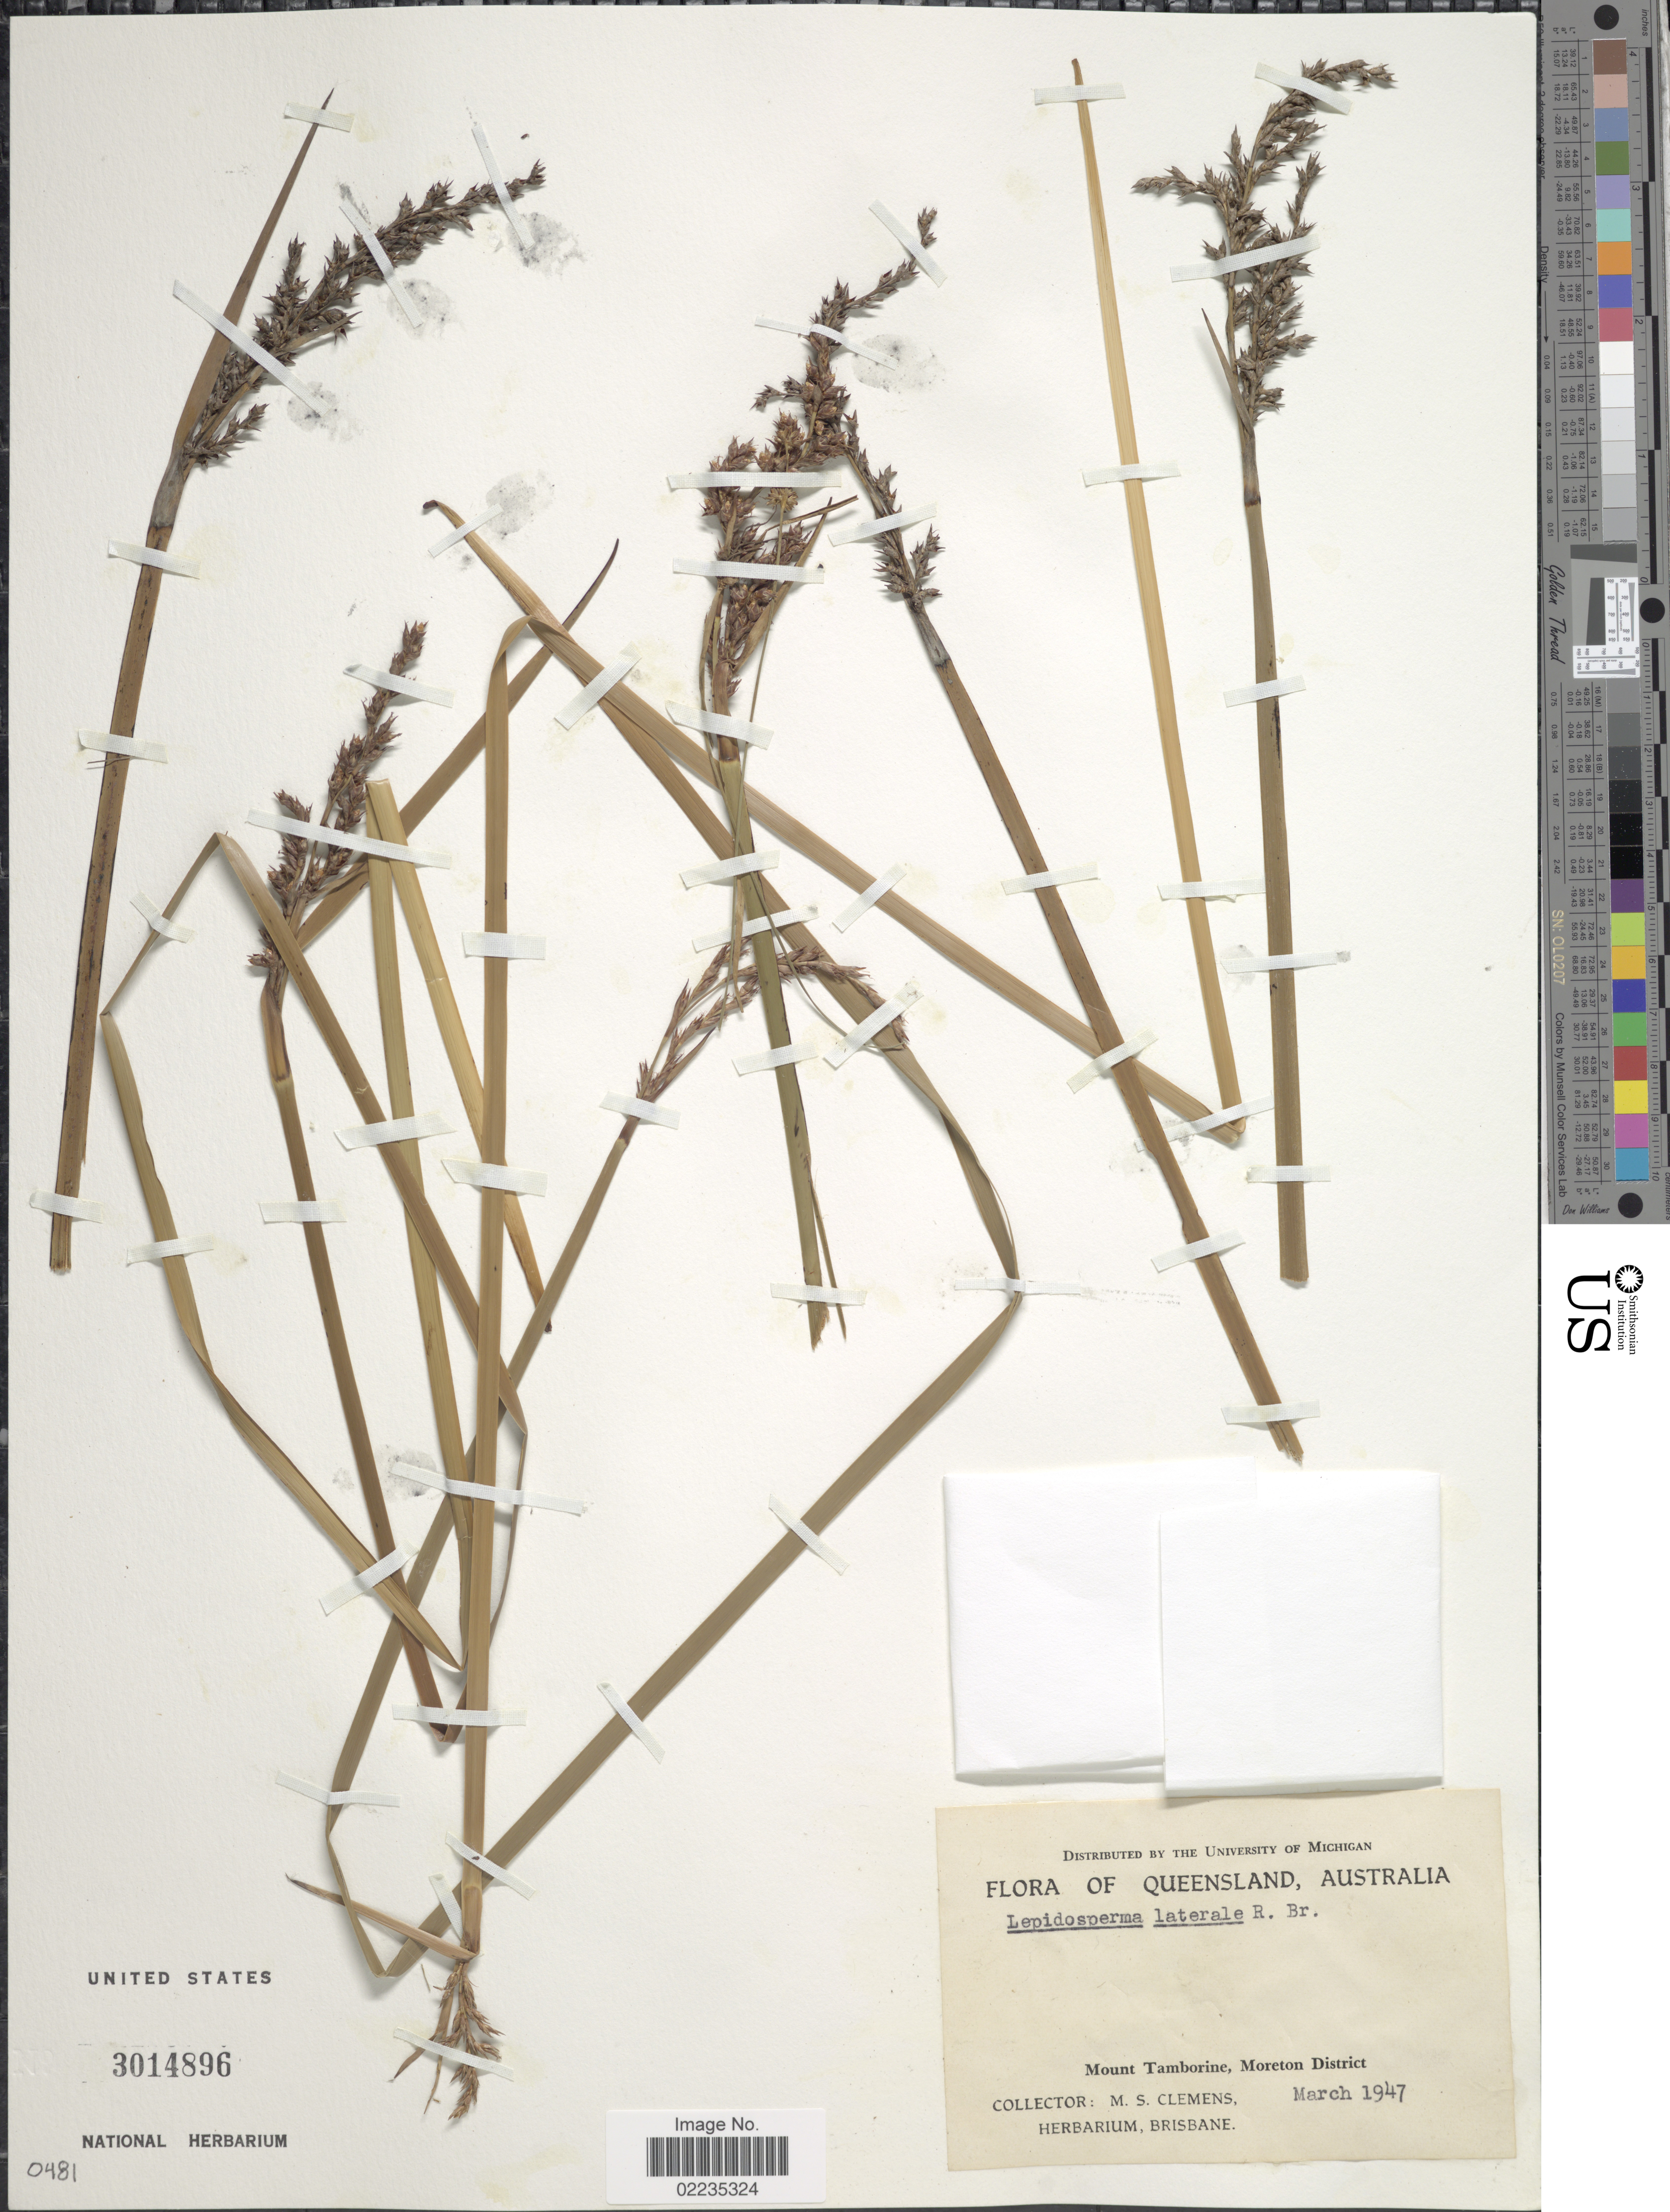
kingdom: Plantae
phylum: Tracheophyta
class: Liliopsida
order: Poales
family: Cyperaceae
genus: Lepidosperma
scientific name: Lepidosperma laterale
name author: R. Br.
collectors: M. S. Clemens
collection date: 1947-03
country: Australia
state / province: Queensland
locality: Queensland, Australia, Mount Tamborine, Moreton District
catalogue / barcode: US 3014896